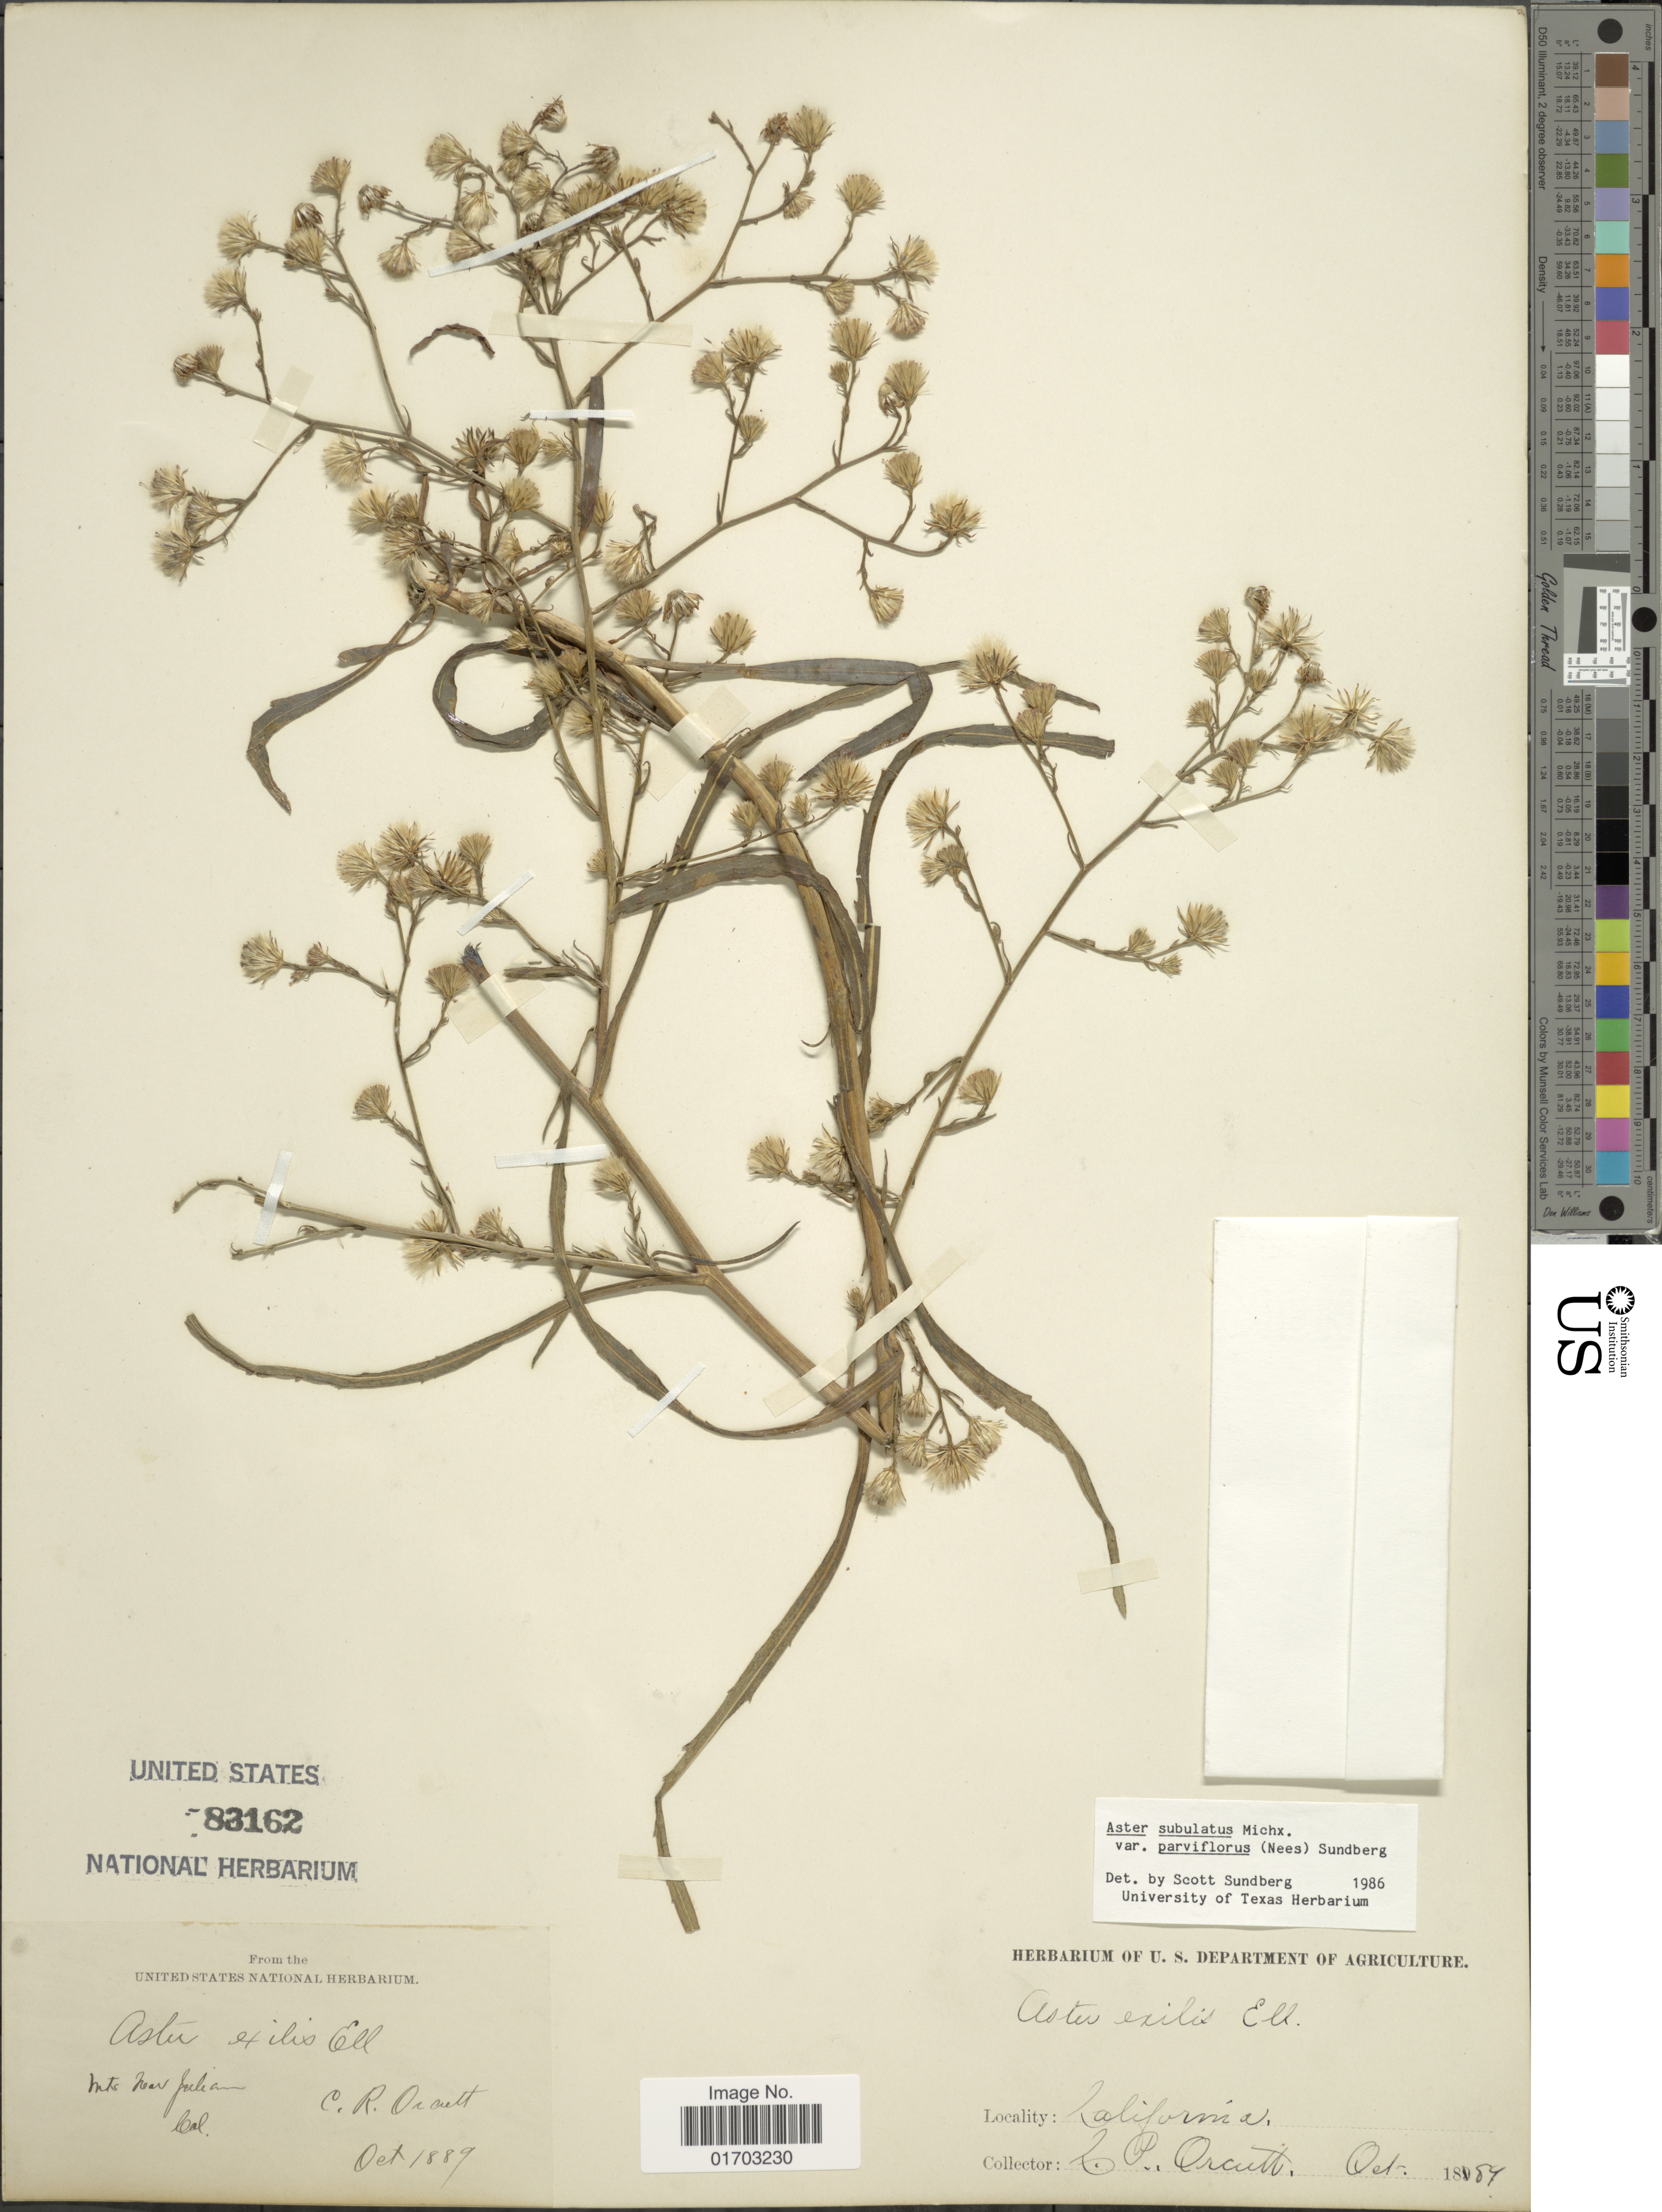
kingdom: Plantae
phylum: Tracheophyta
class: Magnoliopsida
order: Asterales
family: Asteraceae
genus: Symphyotrichum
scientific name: Symphyotrichum subulatum var. parviflorum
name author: (Nees) S.D. Sundb.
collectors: C. R. Orcutt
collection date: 1889-10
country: United States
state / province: California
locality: Mts New Julian.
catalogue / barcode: US 83162